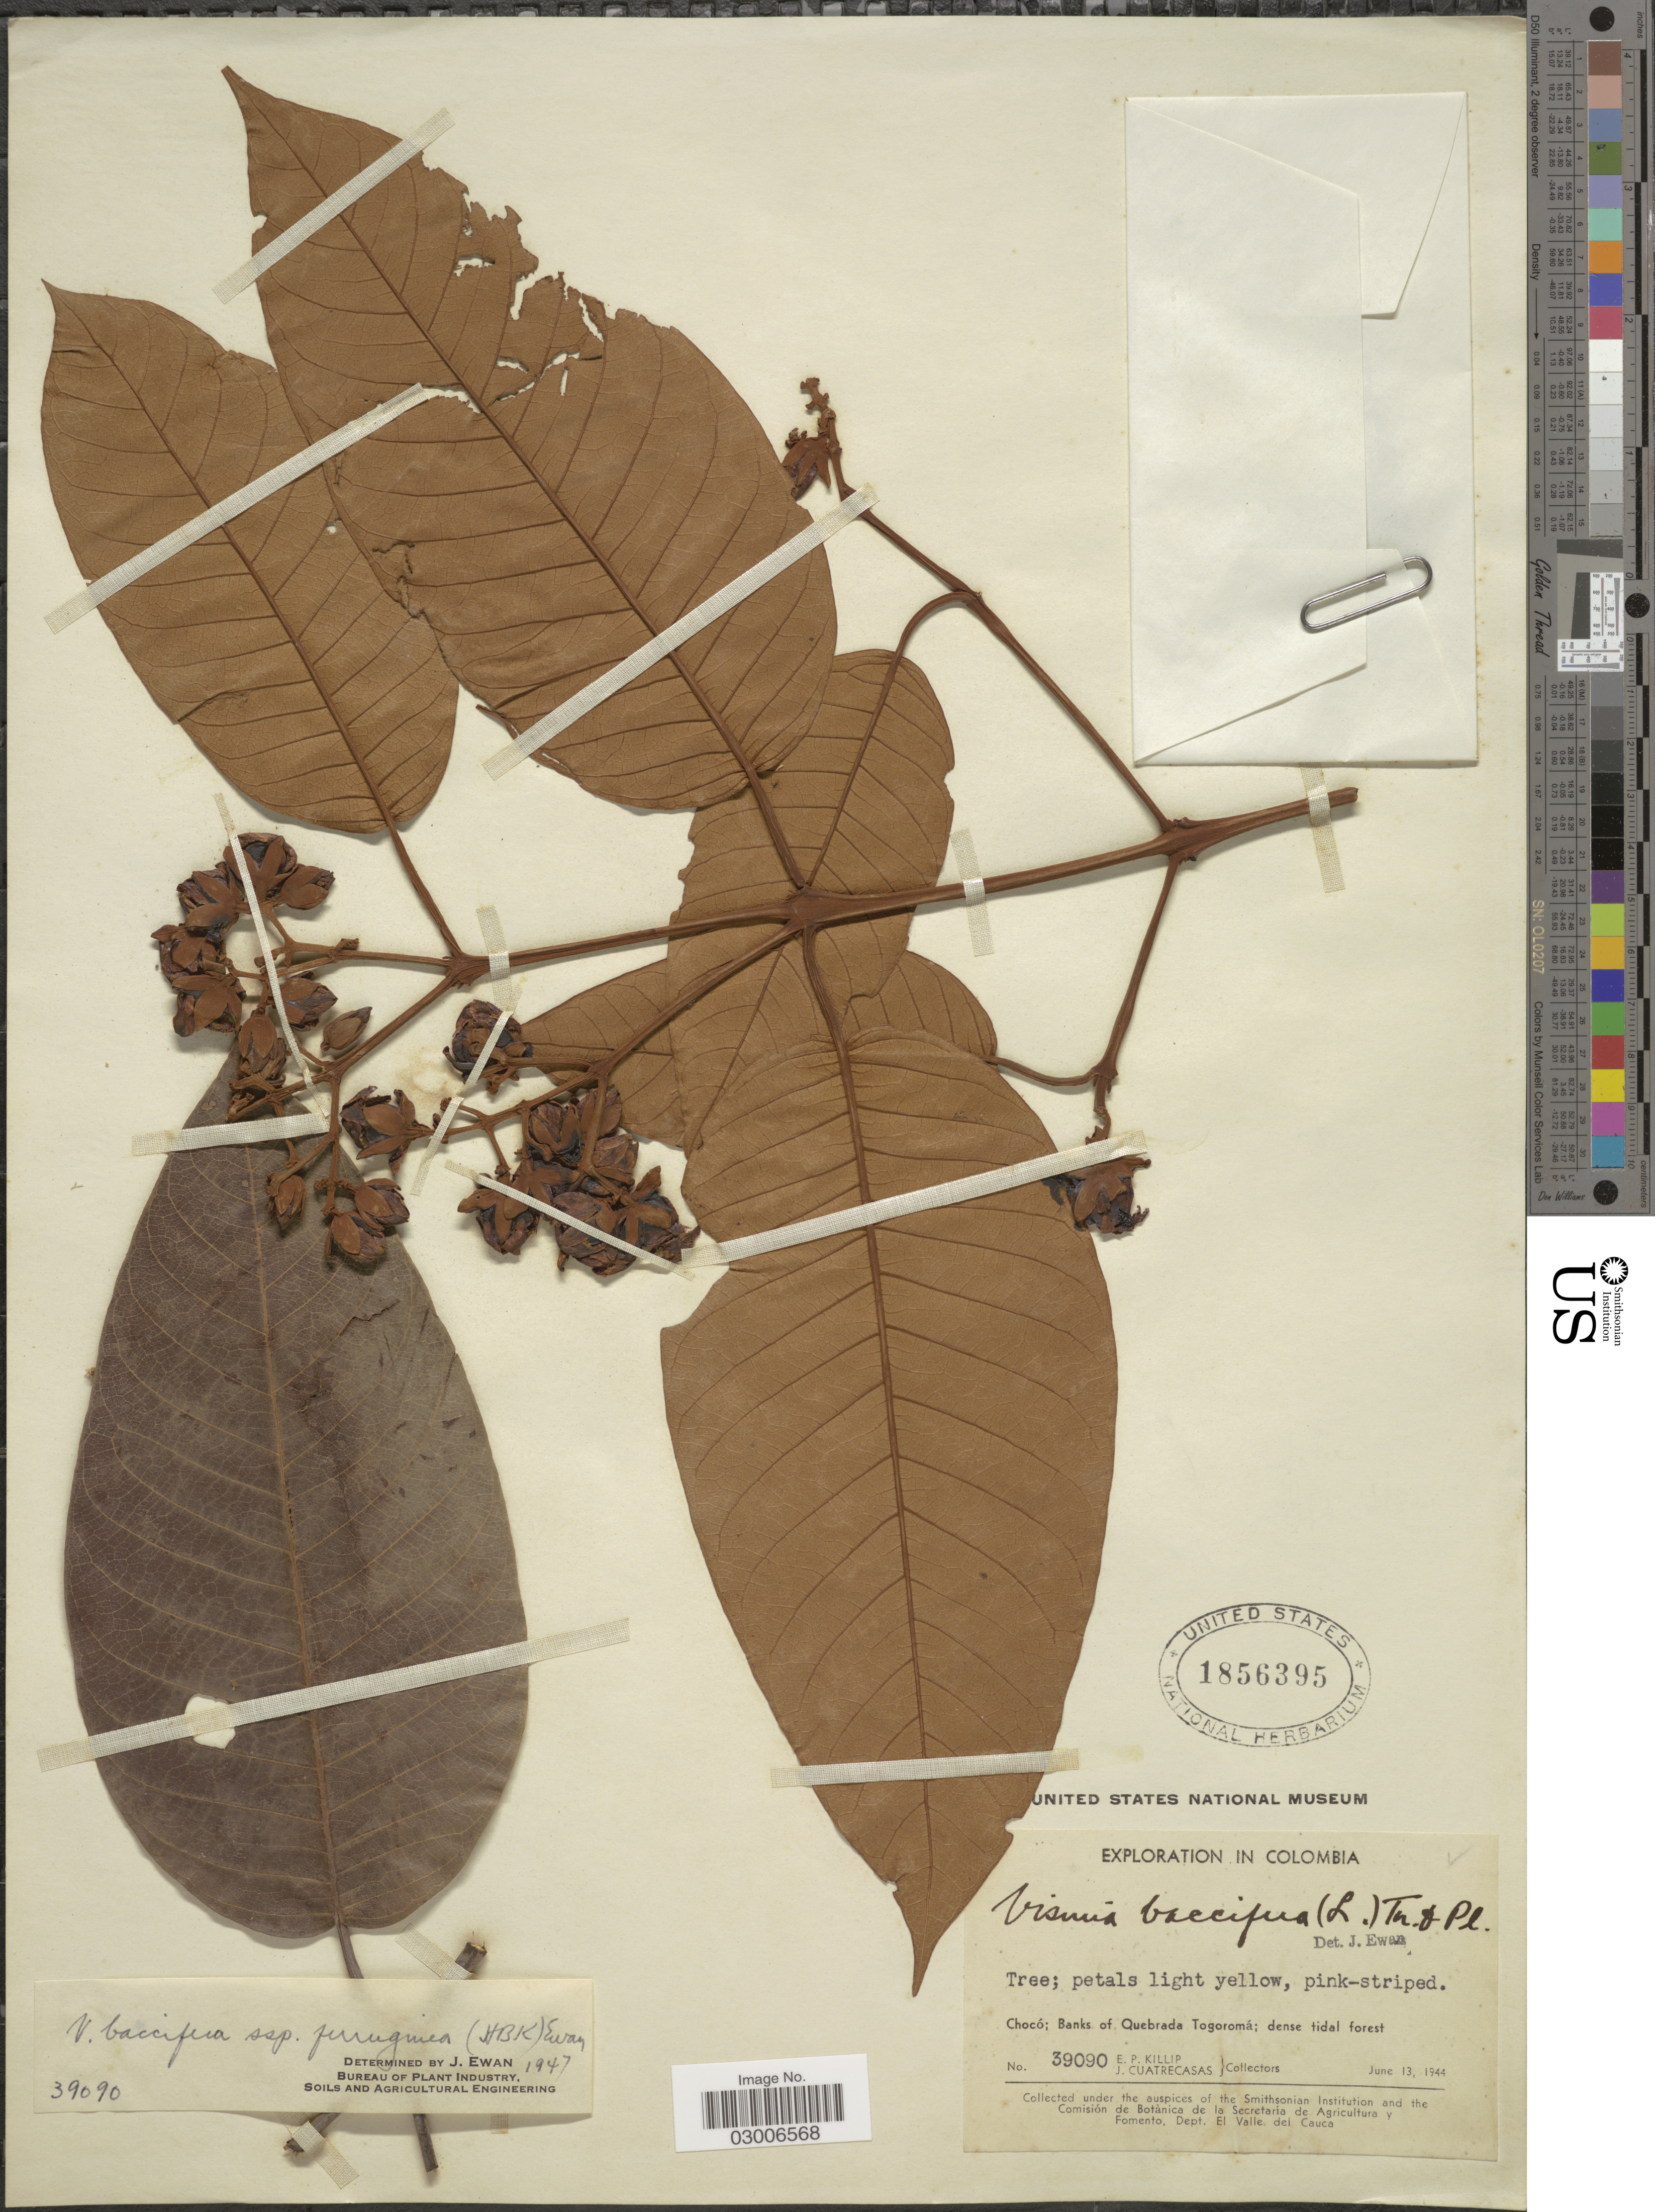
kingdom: Plantae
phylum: Tracheophyta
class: Magnoliopsida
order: Malpighiales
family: Hypericaceae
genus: Vismia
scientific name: Vismia baccifera subsp. ferruginea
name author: (Kunth) Ewan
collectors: E. P. Killip & J. Cuatrecasas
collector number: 39090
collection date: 1944-06-13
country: Colombia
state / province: Chocó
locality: Banks of Quebrada Togoromá.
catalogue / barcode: US 1856395